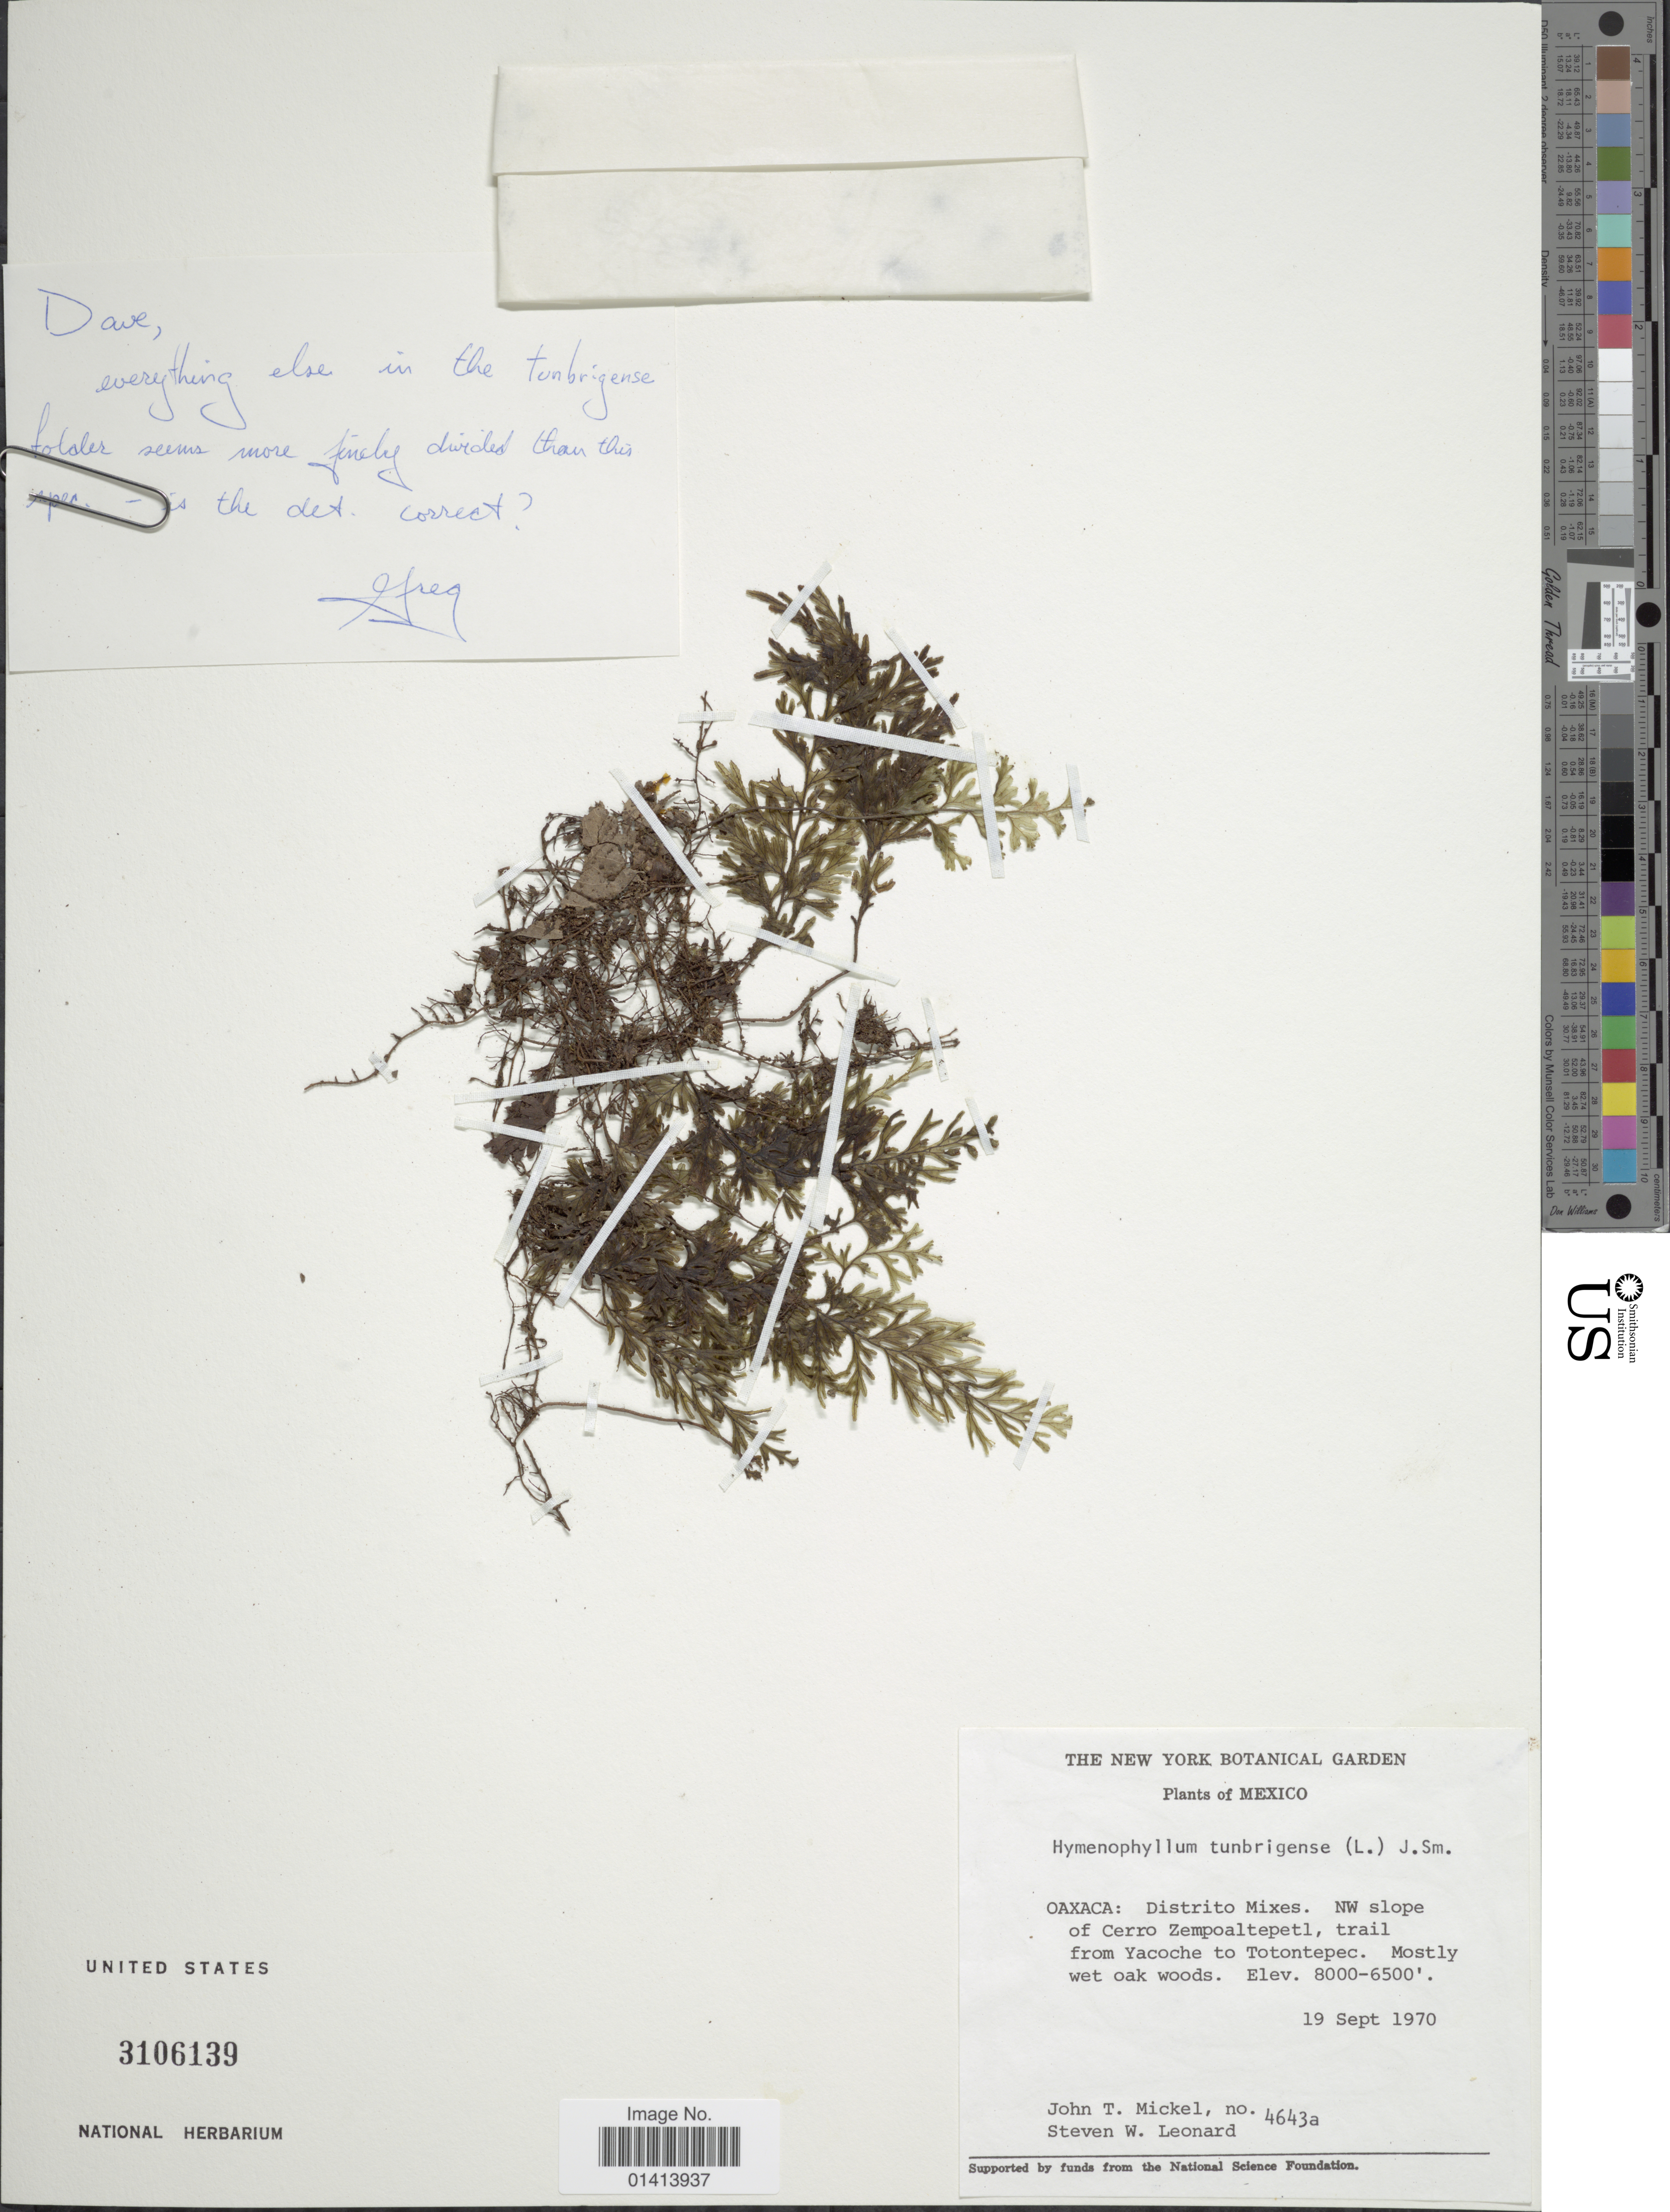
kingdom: Plantae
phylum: Tracheophyta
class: Polypodiopsida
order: Hymenophyllales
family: Hymenophyllaceae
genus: Hymenophyllum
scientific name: Hymenophyllum ectocarpon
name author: Fée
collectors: J. T. Mickel & S. W. Leonard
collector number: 4643a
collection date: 1970-09-19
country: Mexico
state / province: Oaxaca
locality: Distrito Mixes. NW slopes of Cerro Zempoaltepetle, trail from Yacoche to Totontepec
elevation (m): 1981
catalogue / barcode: US 3106139